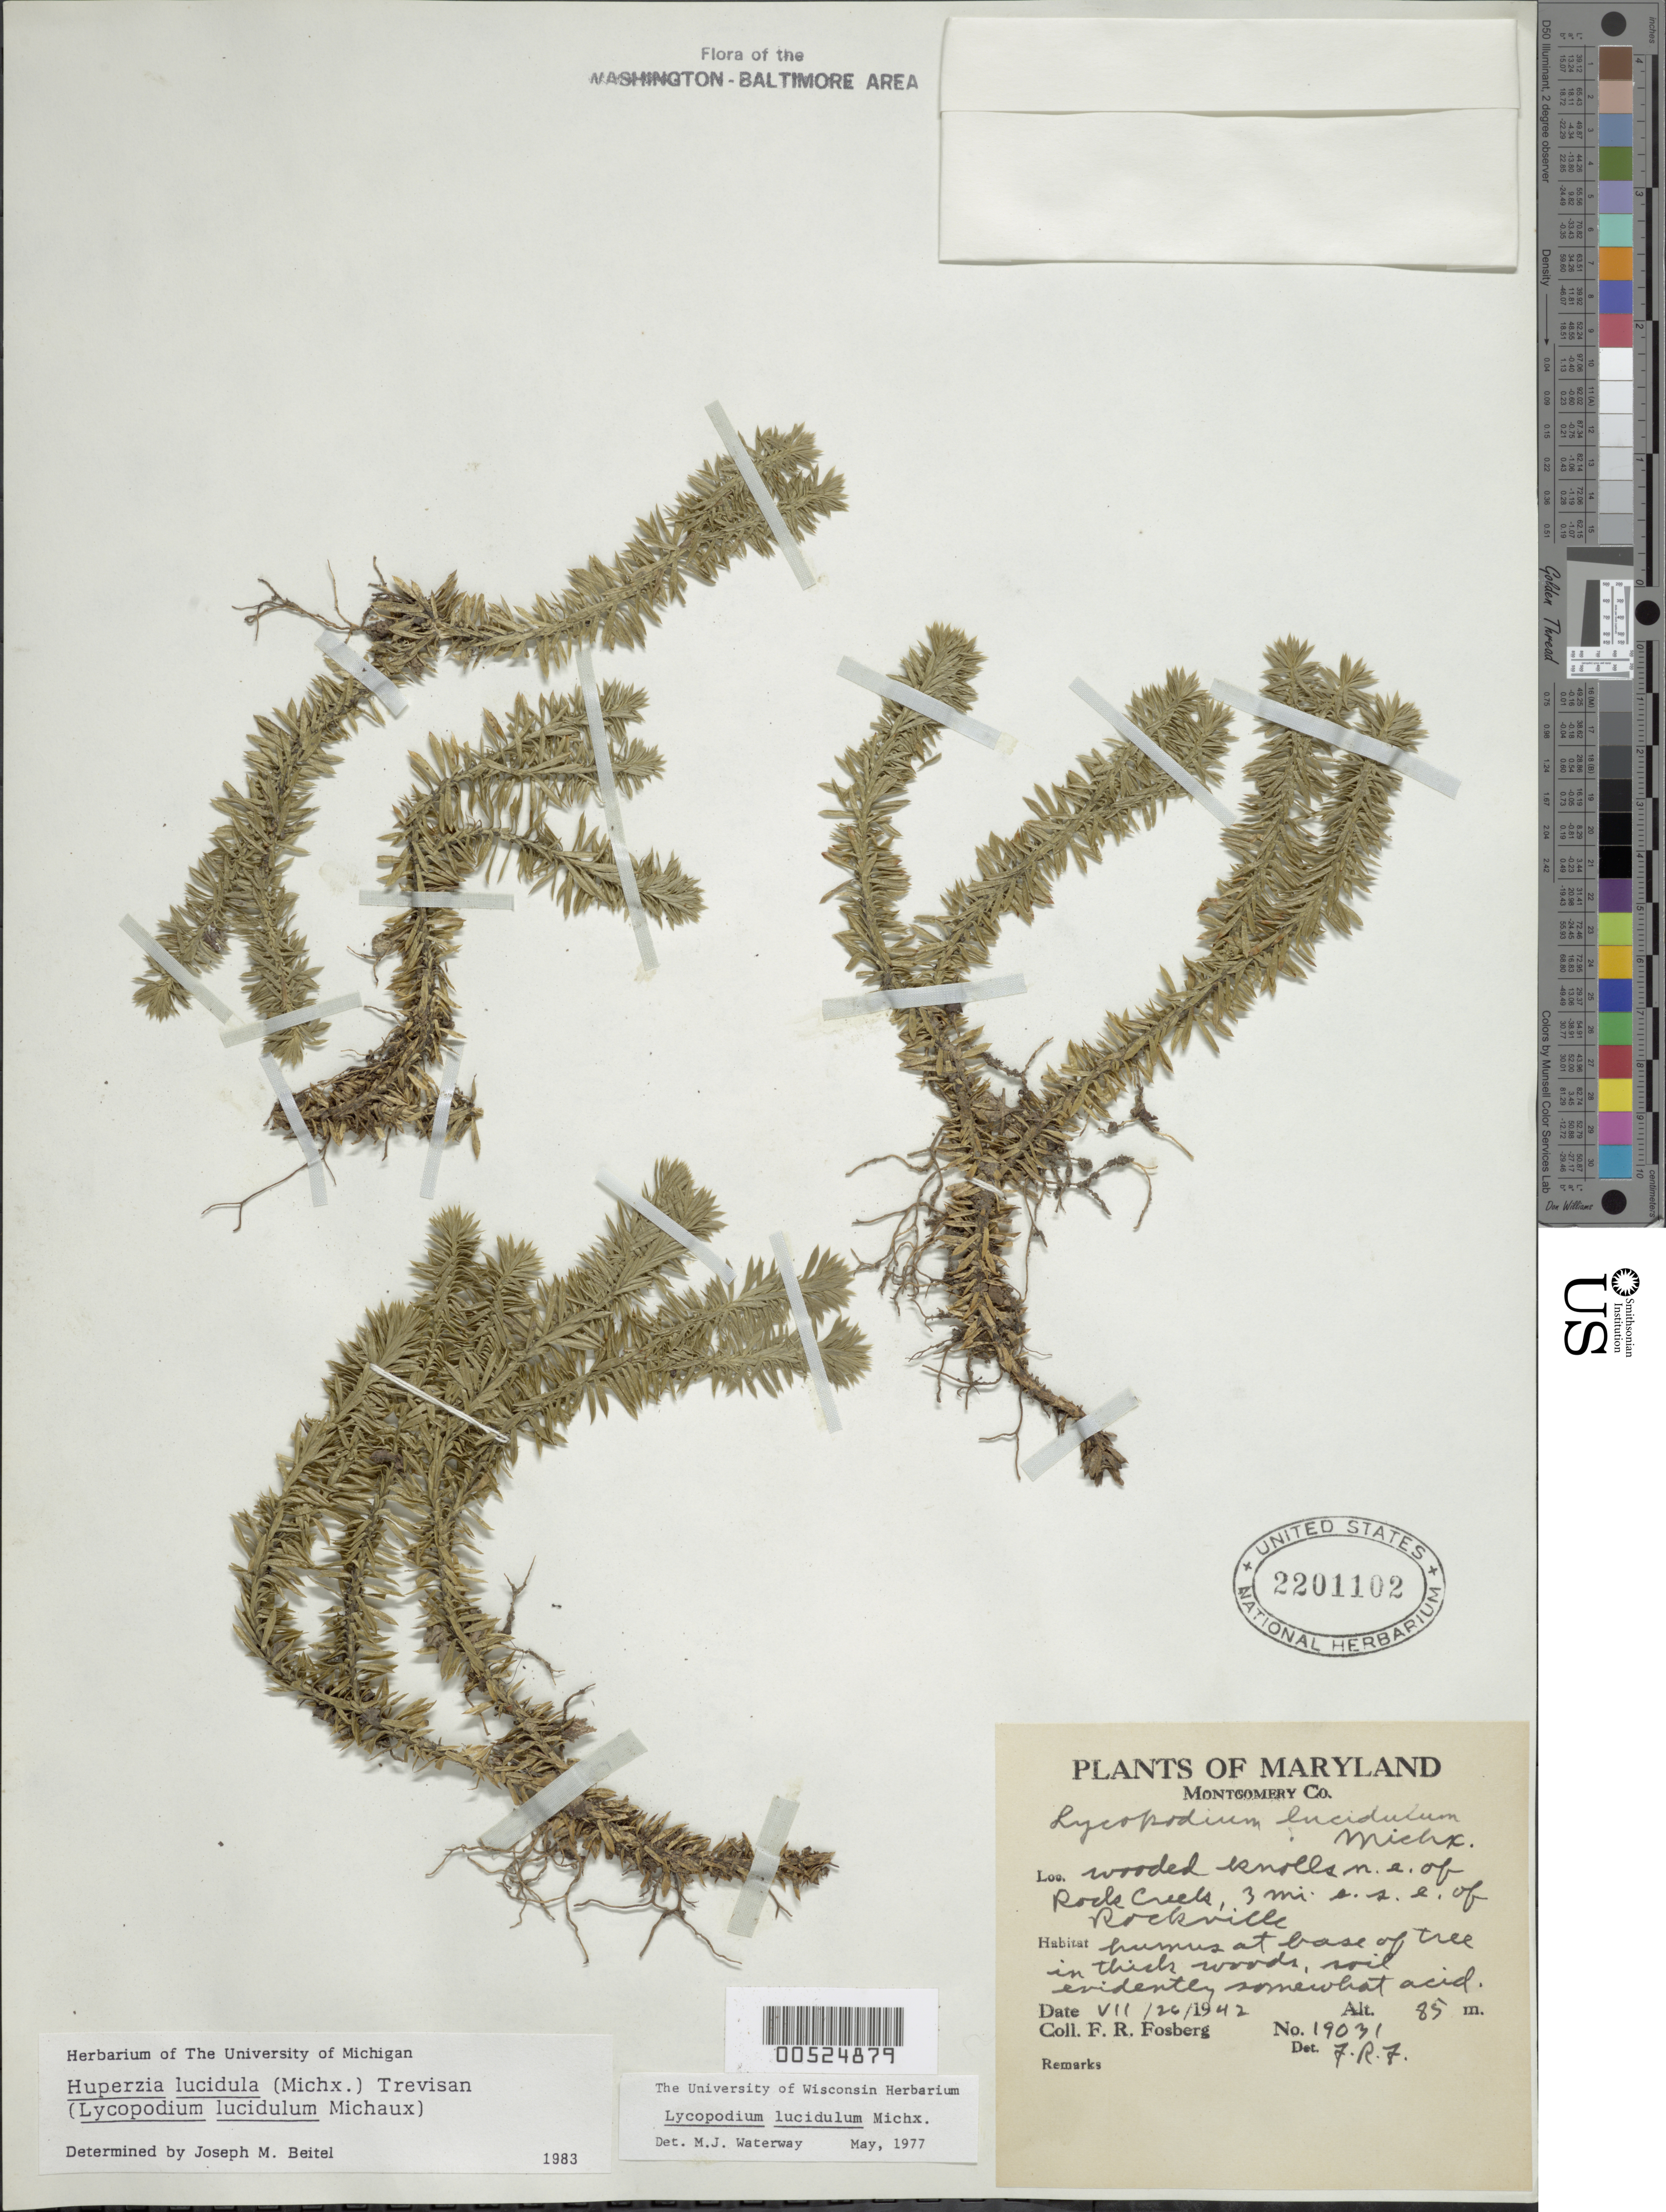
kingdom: Plantae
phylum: Tracheophyta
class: Lycopodiopsida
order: Lycopodiales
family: Lycopodiaceae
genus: Huperzia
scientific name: Huperzia lucidula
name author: (Michx.) Trevis.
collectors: F. R. Fosberg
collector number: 19031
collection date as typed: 26 Jul 1942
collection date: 1942-07-26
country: United States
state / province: Maryland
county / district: Montgomery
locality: Rock Creek, NE Of, 3 mi. ESE of Rockville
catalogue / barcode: US 2201102